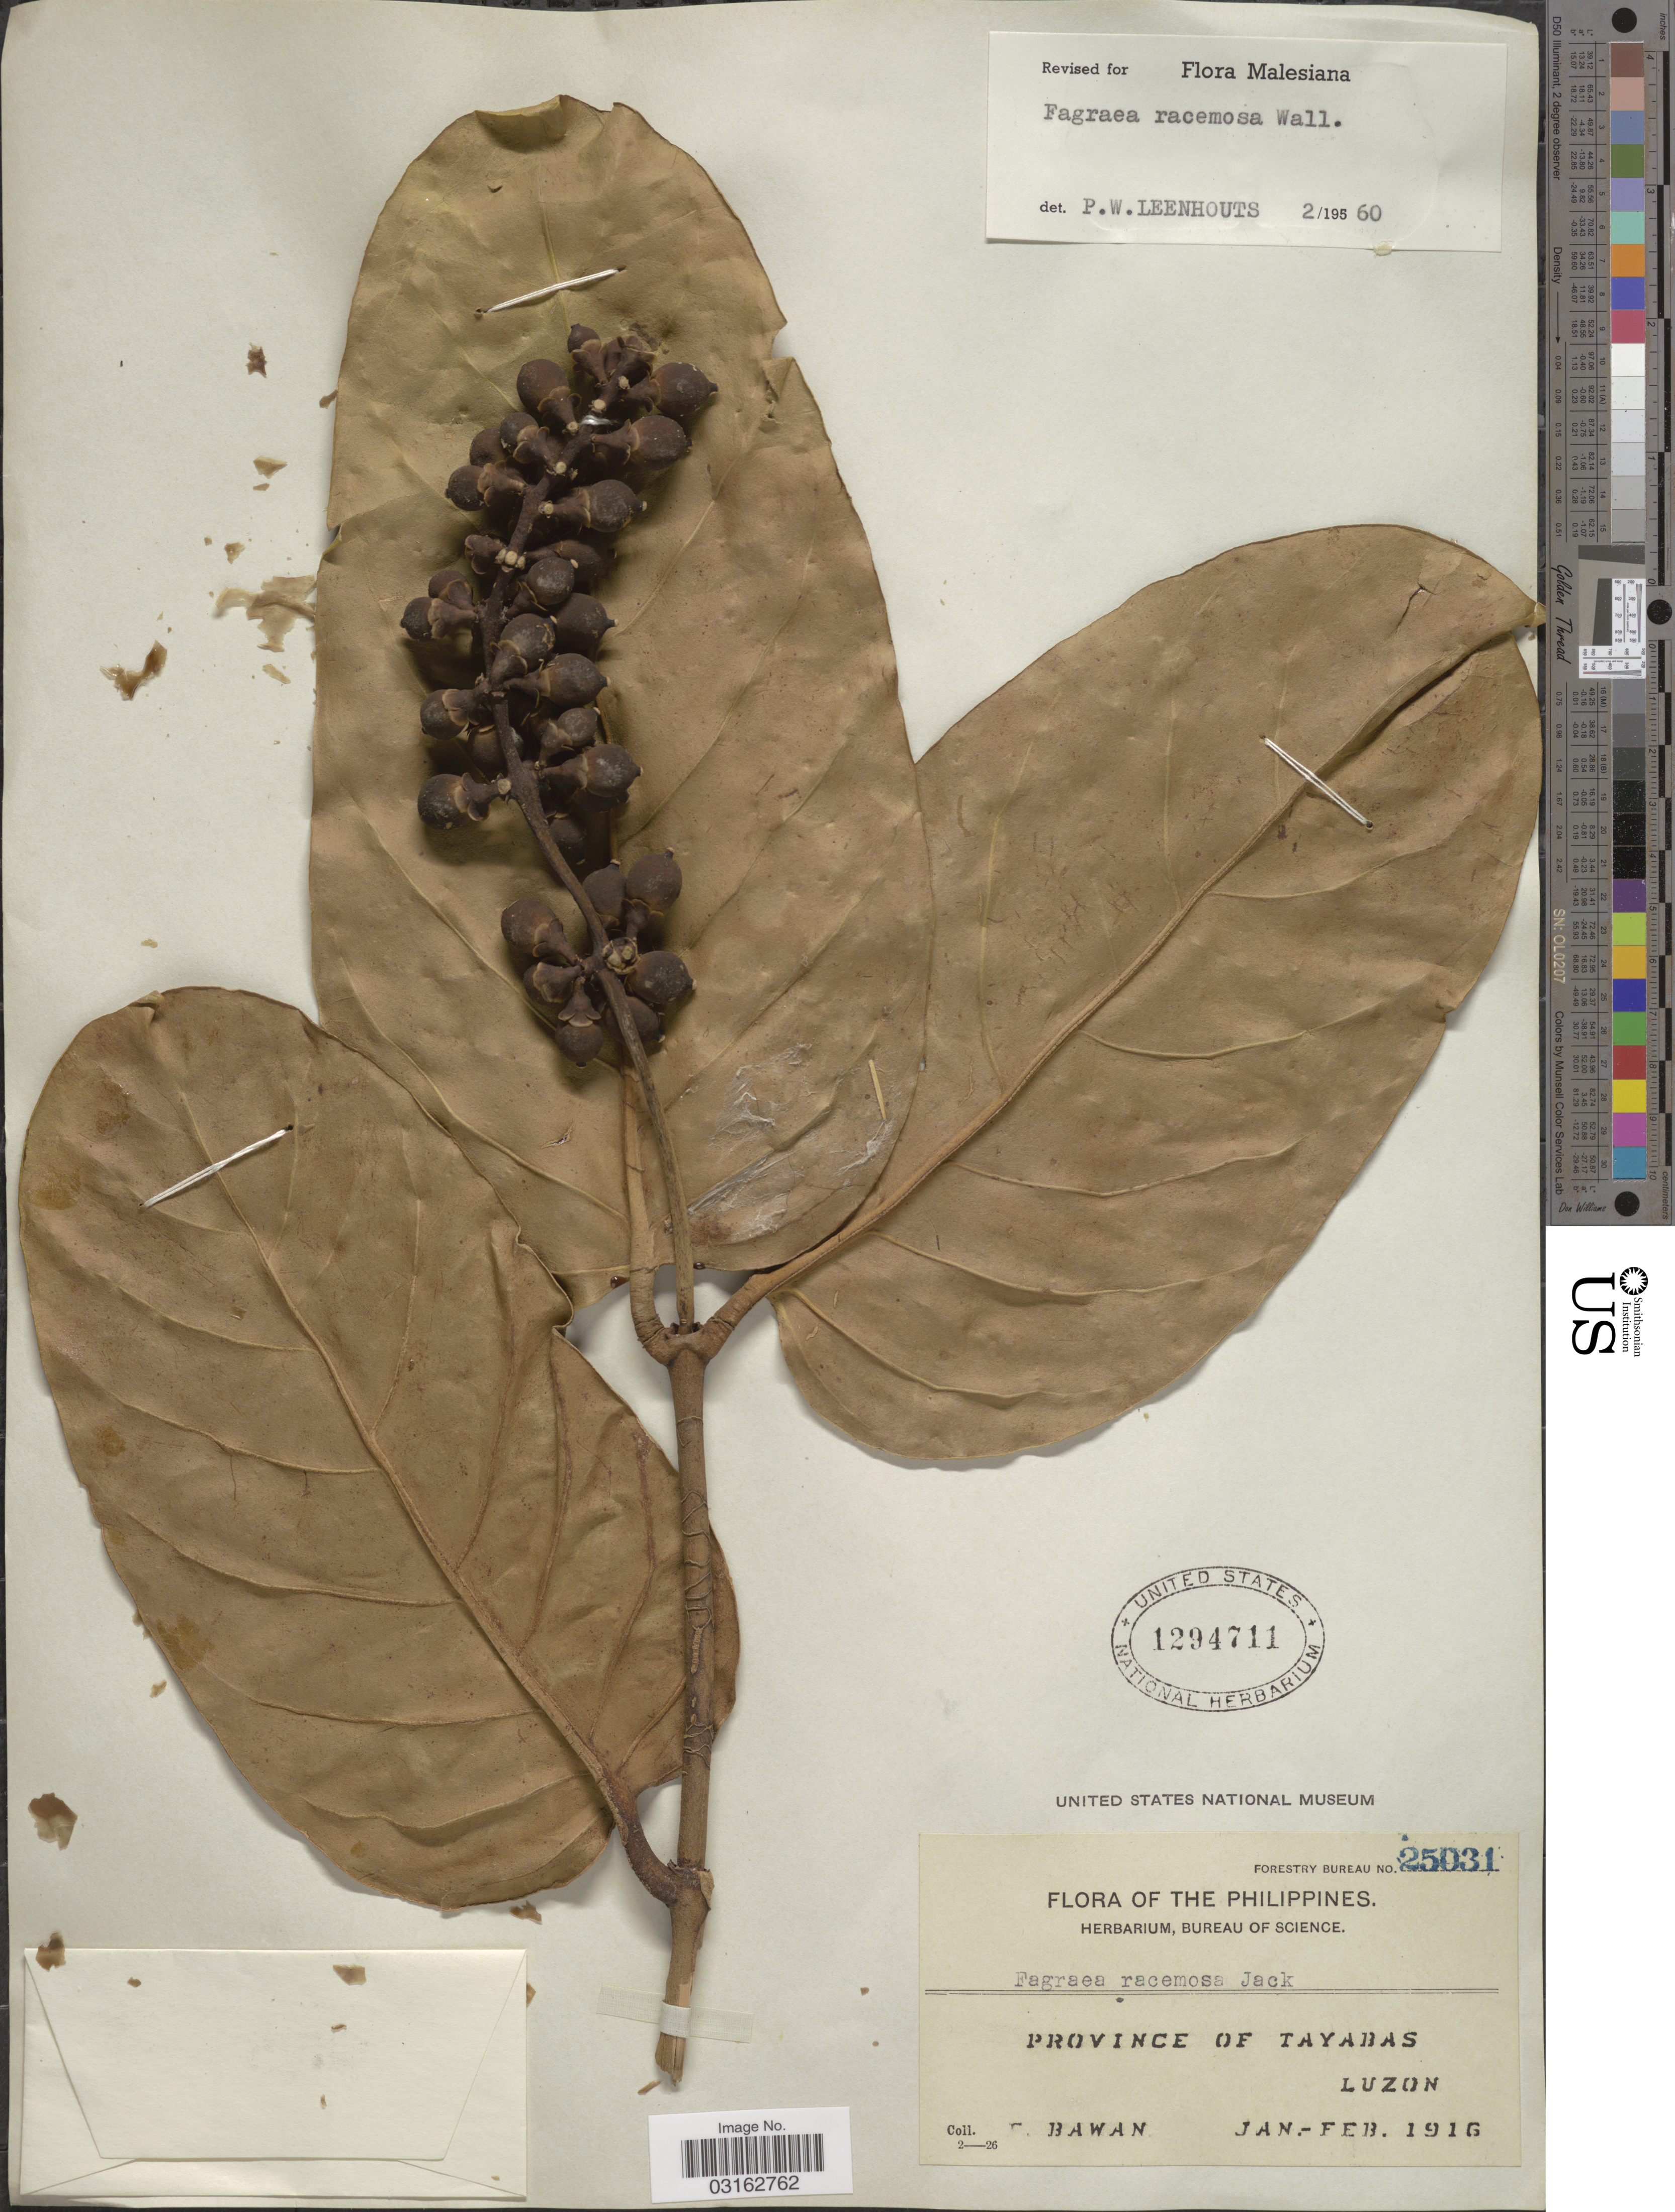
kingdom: Plantae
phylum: Tracheophyta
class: Magnoliopsida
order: Gentianales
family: Gentianaceae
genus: Fagraea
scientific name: Fagraea racemosa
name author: Jack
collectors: F. Bawan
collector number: Forestry Bureau 25031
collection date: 1916-01/1916-02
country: Philippines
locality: Province of Tayabas, Luzon.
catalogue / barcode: US 1294711